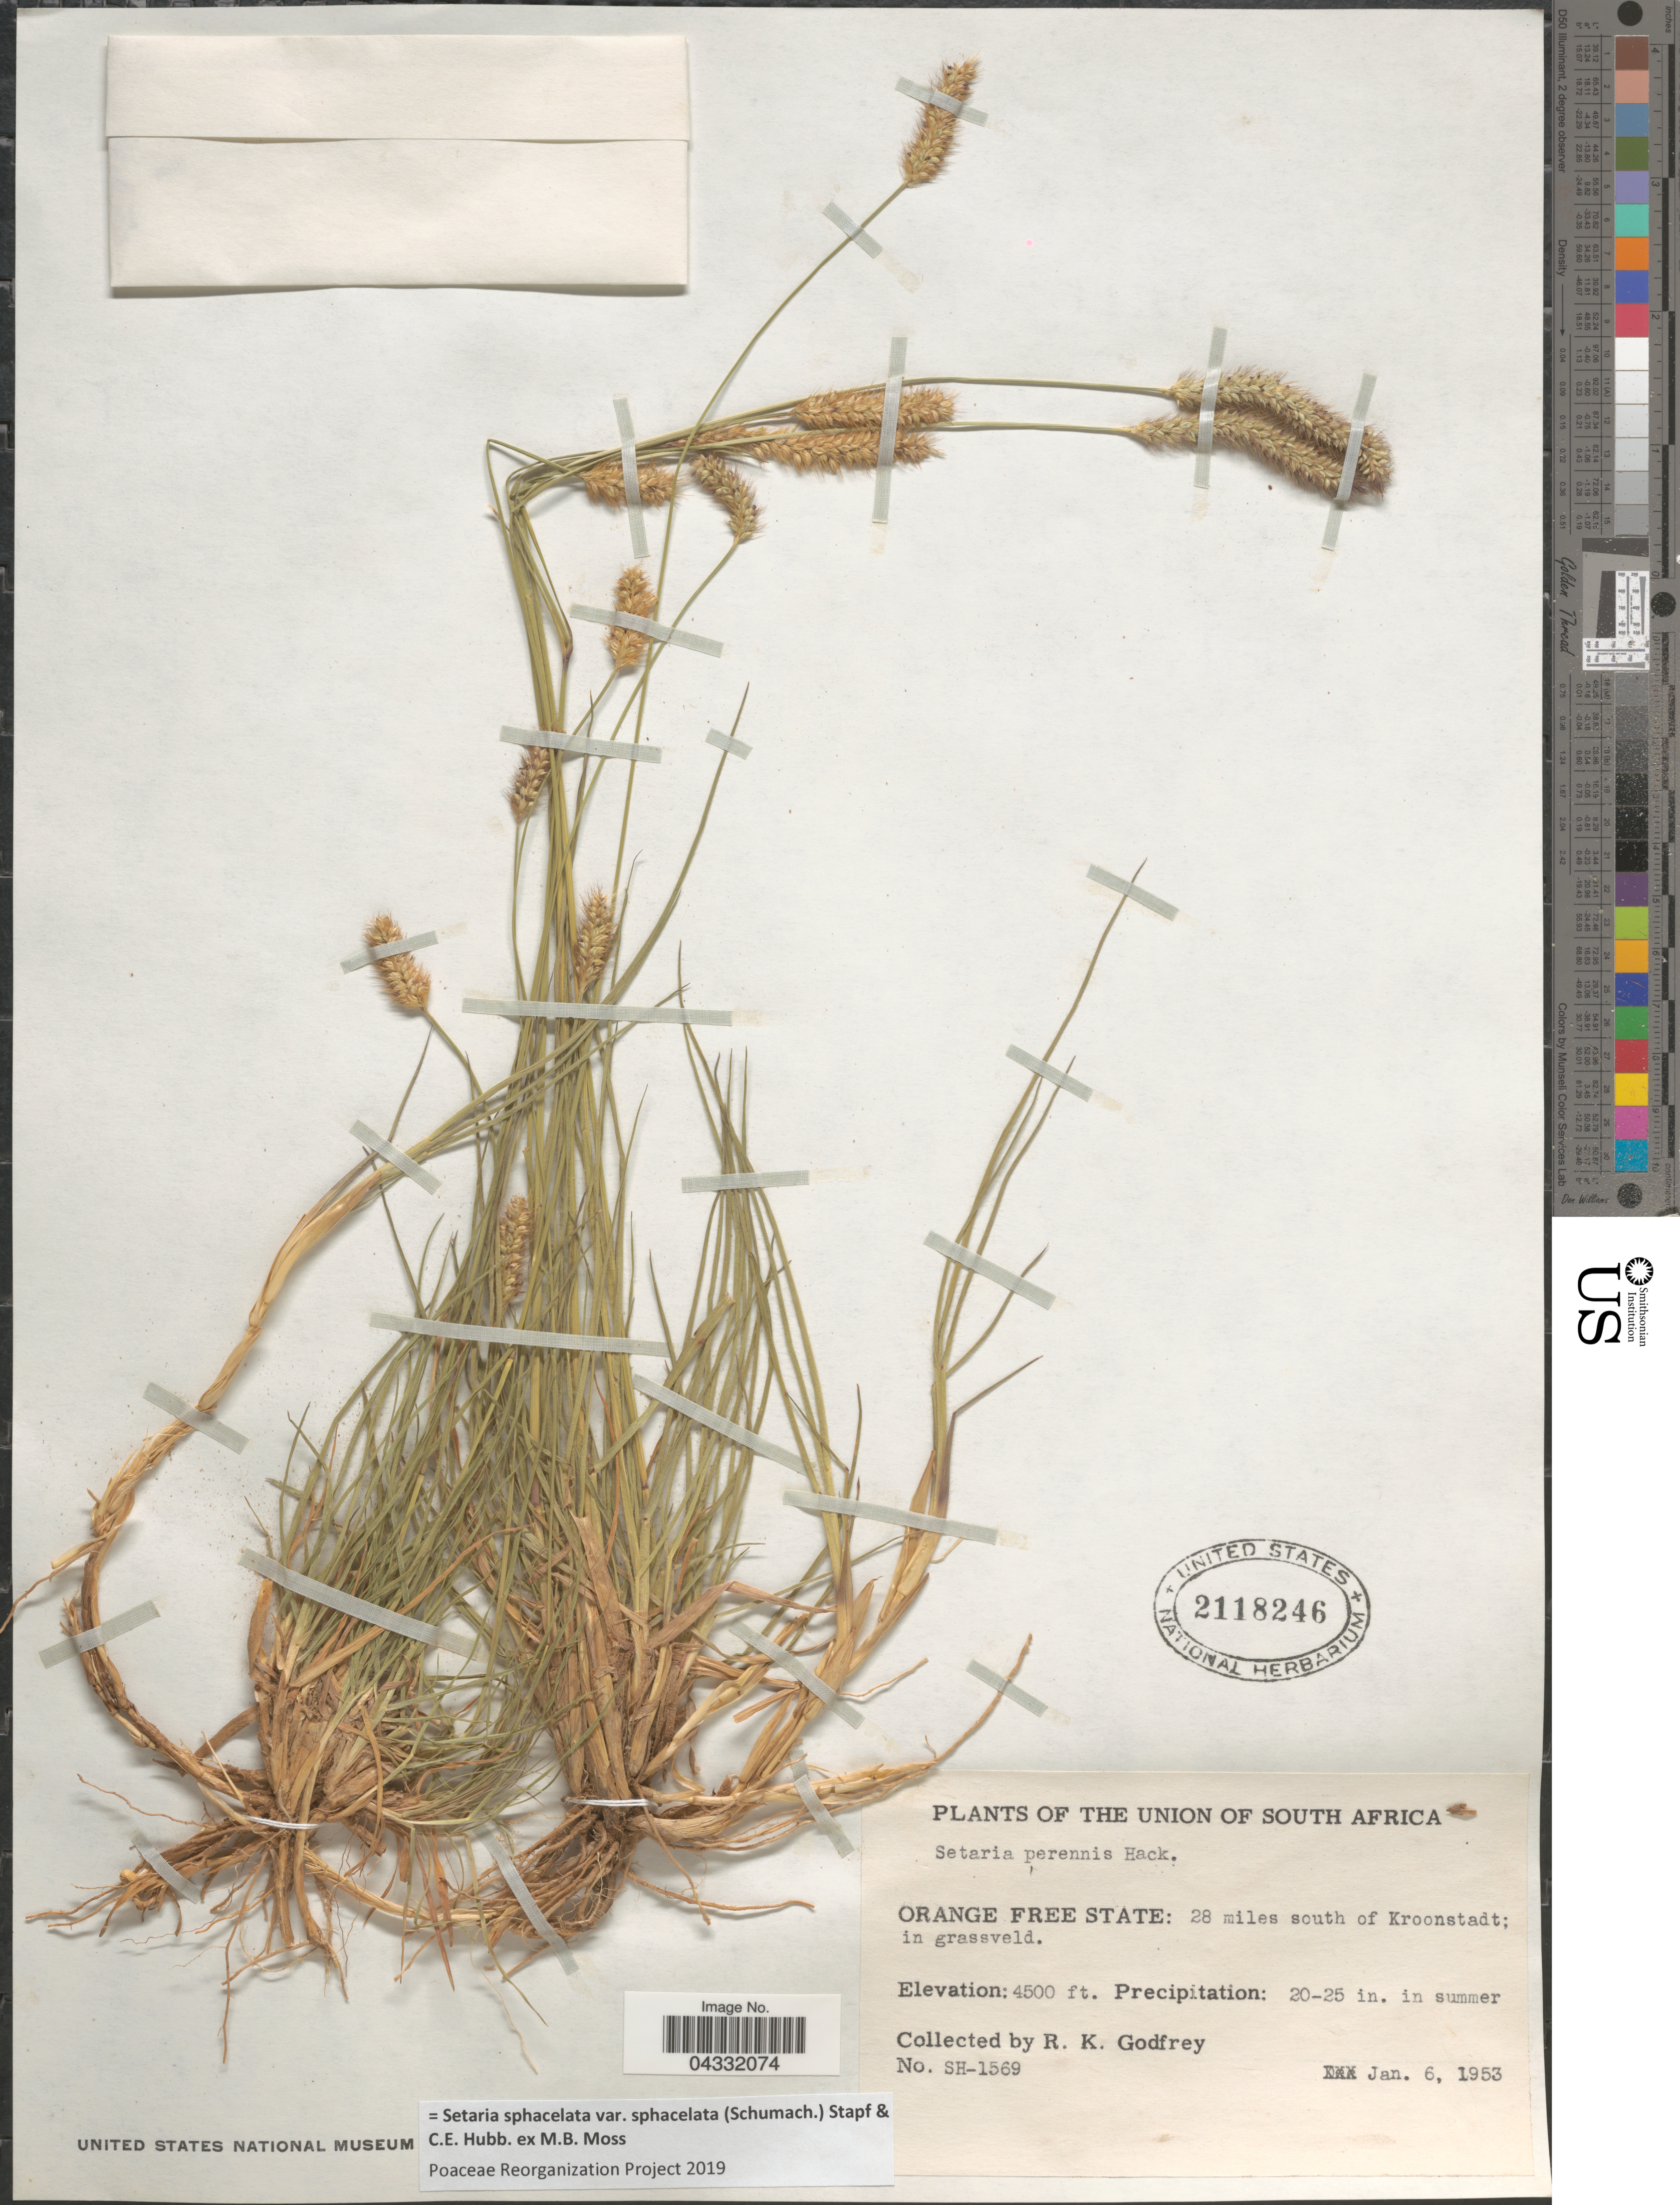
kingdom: Plantae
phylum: Tracheophyta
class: Liliopsida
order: Poales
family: Poaceae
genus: Setaria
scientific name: Setaria sphacelata var. sphacelata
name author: (Schumach.) Stapf & C. E. Hubb. ex M.B. Moss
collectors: R. K. Godfrey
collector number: SH-1569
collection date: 1953-01-06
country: South Africa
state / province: Free State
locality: Union of South Africa. Orange Free State: 28 miles south of Kroonstadt; in grassveld.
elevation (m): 1372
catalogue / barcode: US 2118246